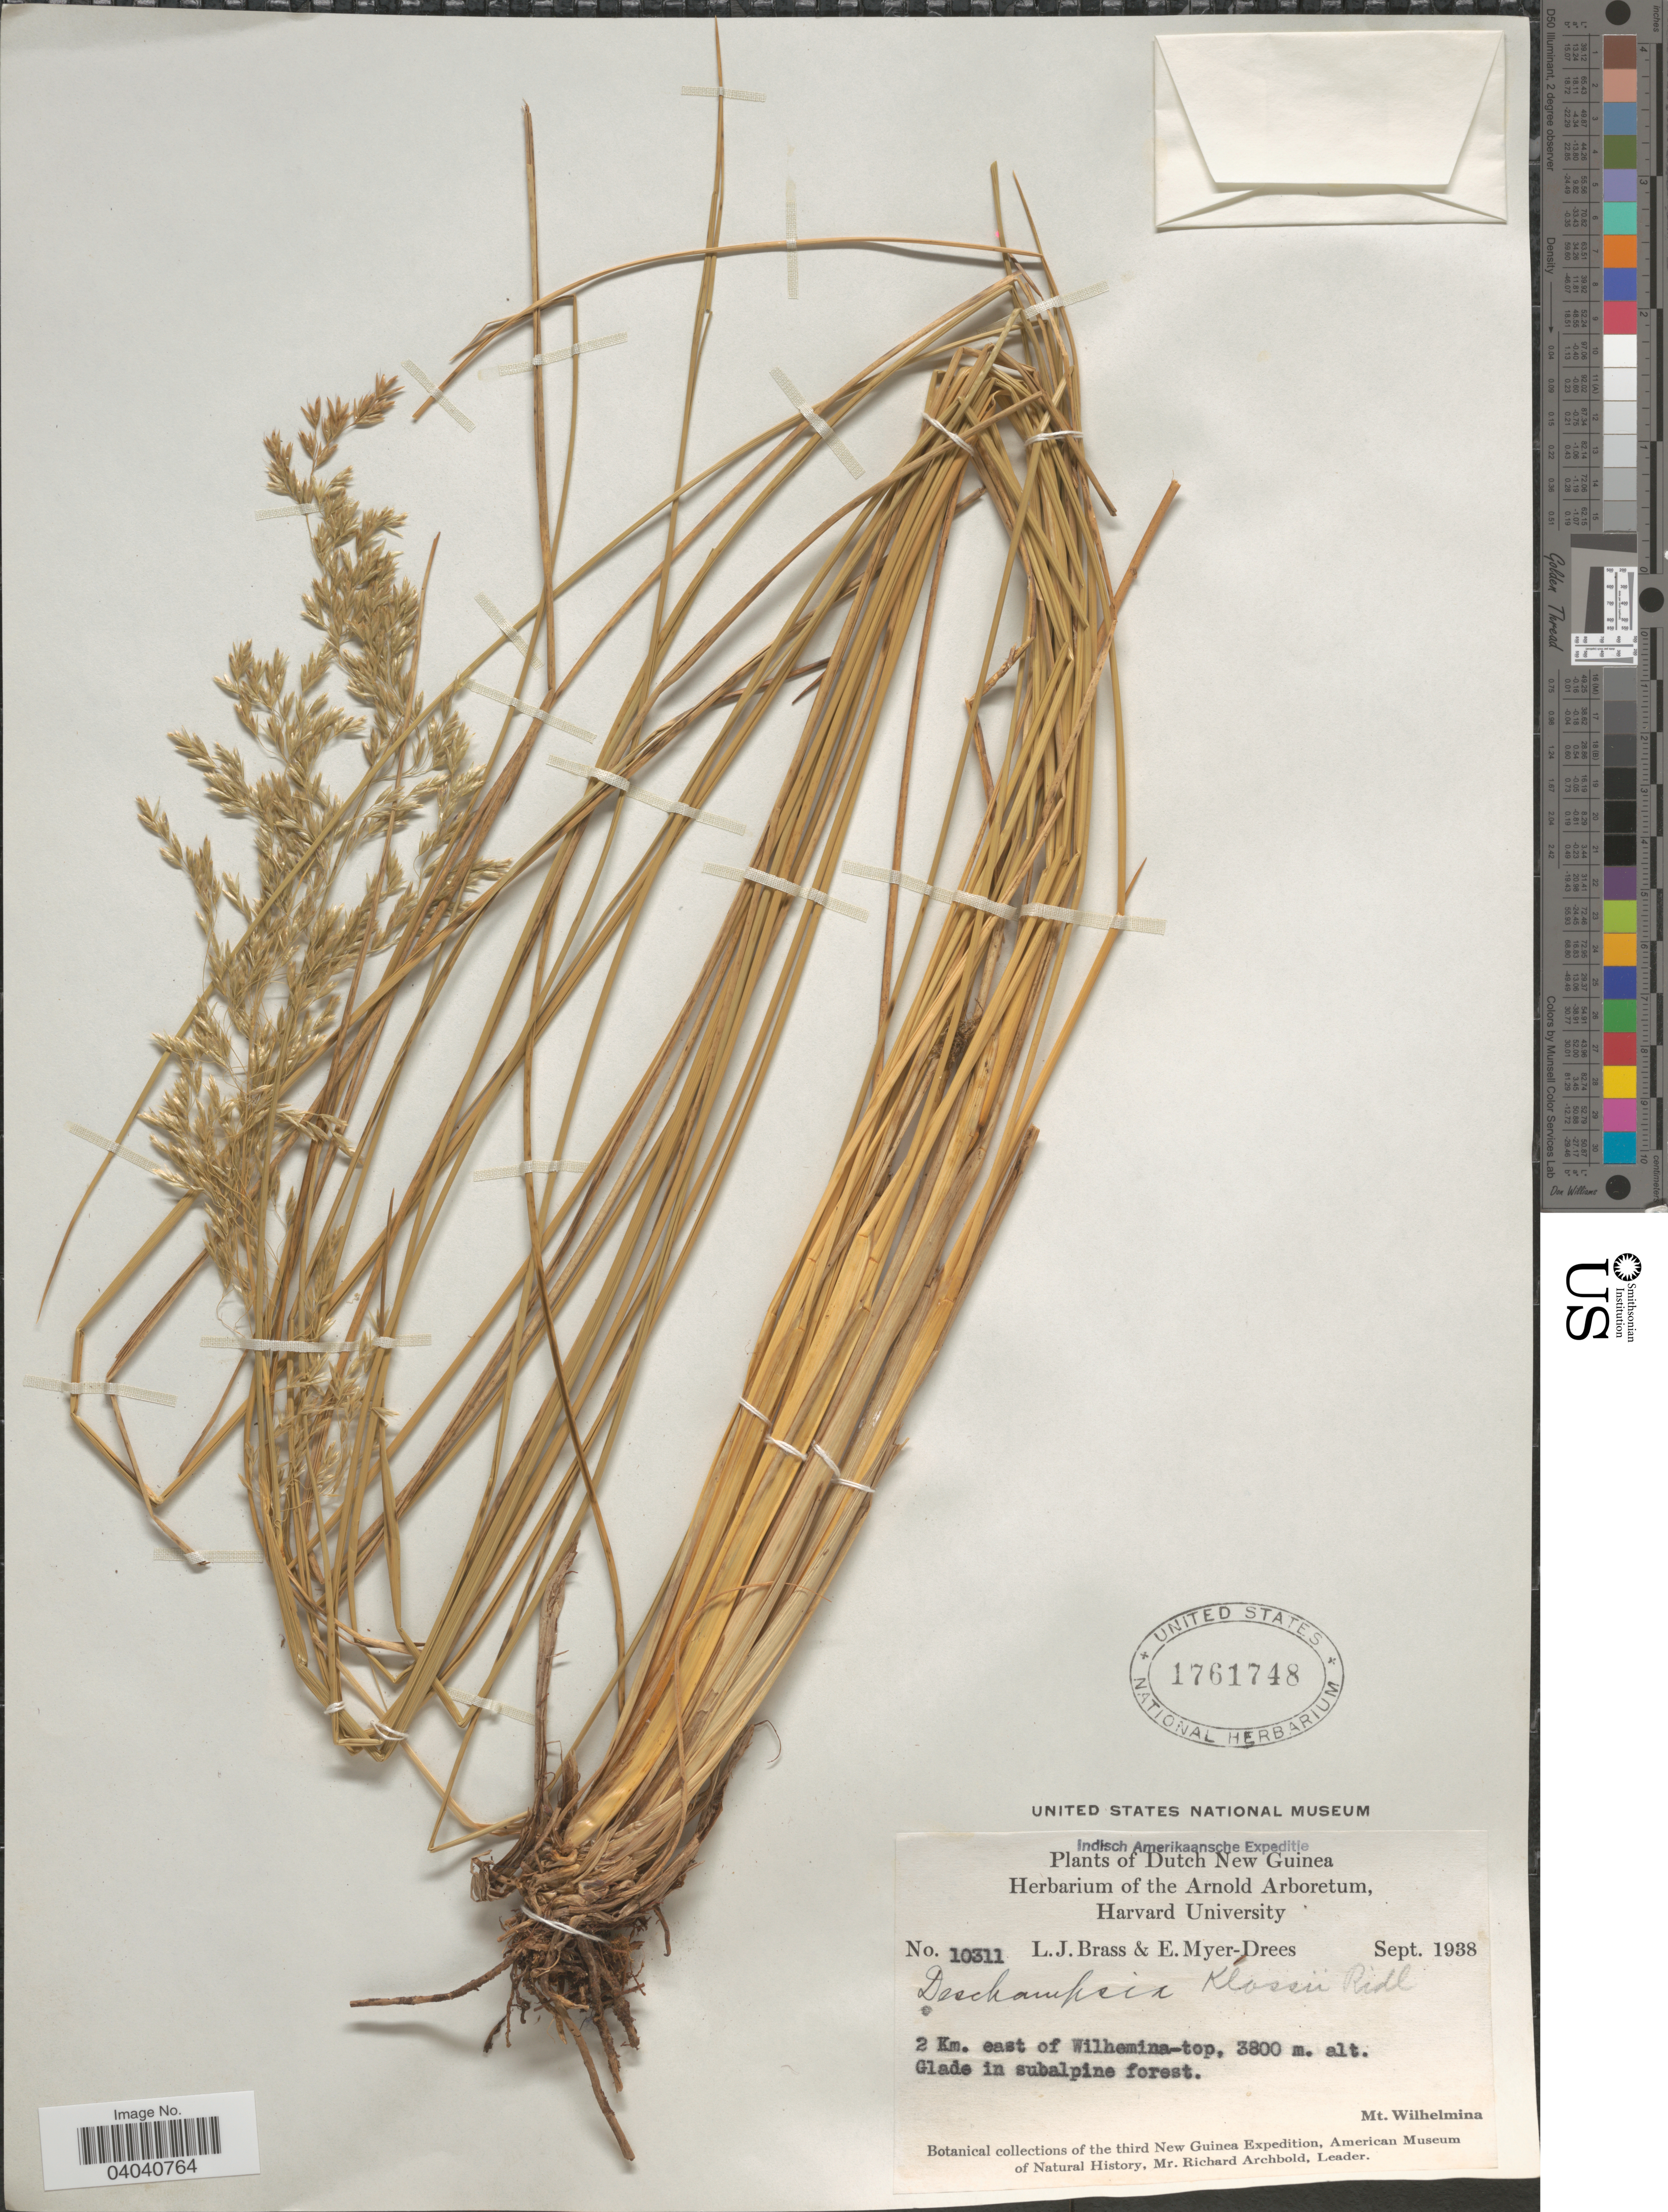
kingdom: Plantae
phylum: Tracheophyta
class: Liliopsida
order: Poales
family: Poaceae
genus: Deschampsia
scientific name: Deschampsia klossii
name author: Ridl.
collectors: L. J. Brass & E. Meijer-Drees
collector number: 10311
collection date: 1938-09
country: Indonesia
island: New Guinea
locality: Dutch New Guinea. 2 Km. east of Wilhelmina-top, Glade in subalpine forest. Mt. Wilhelmina.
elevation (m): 3800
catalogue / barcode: US 1761748